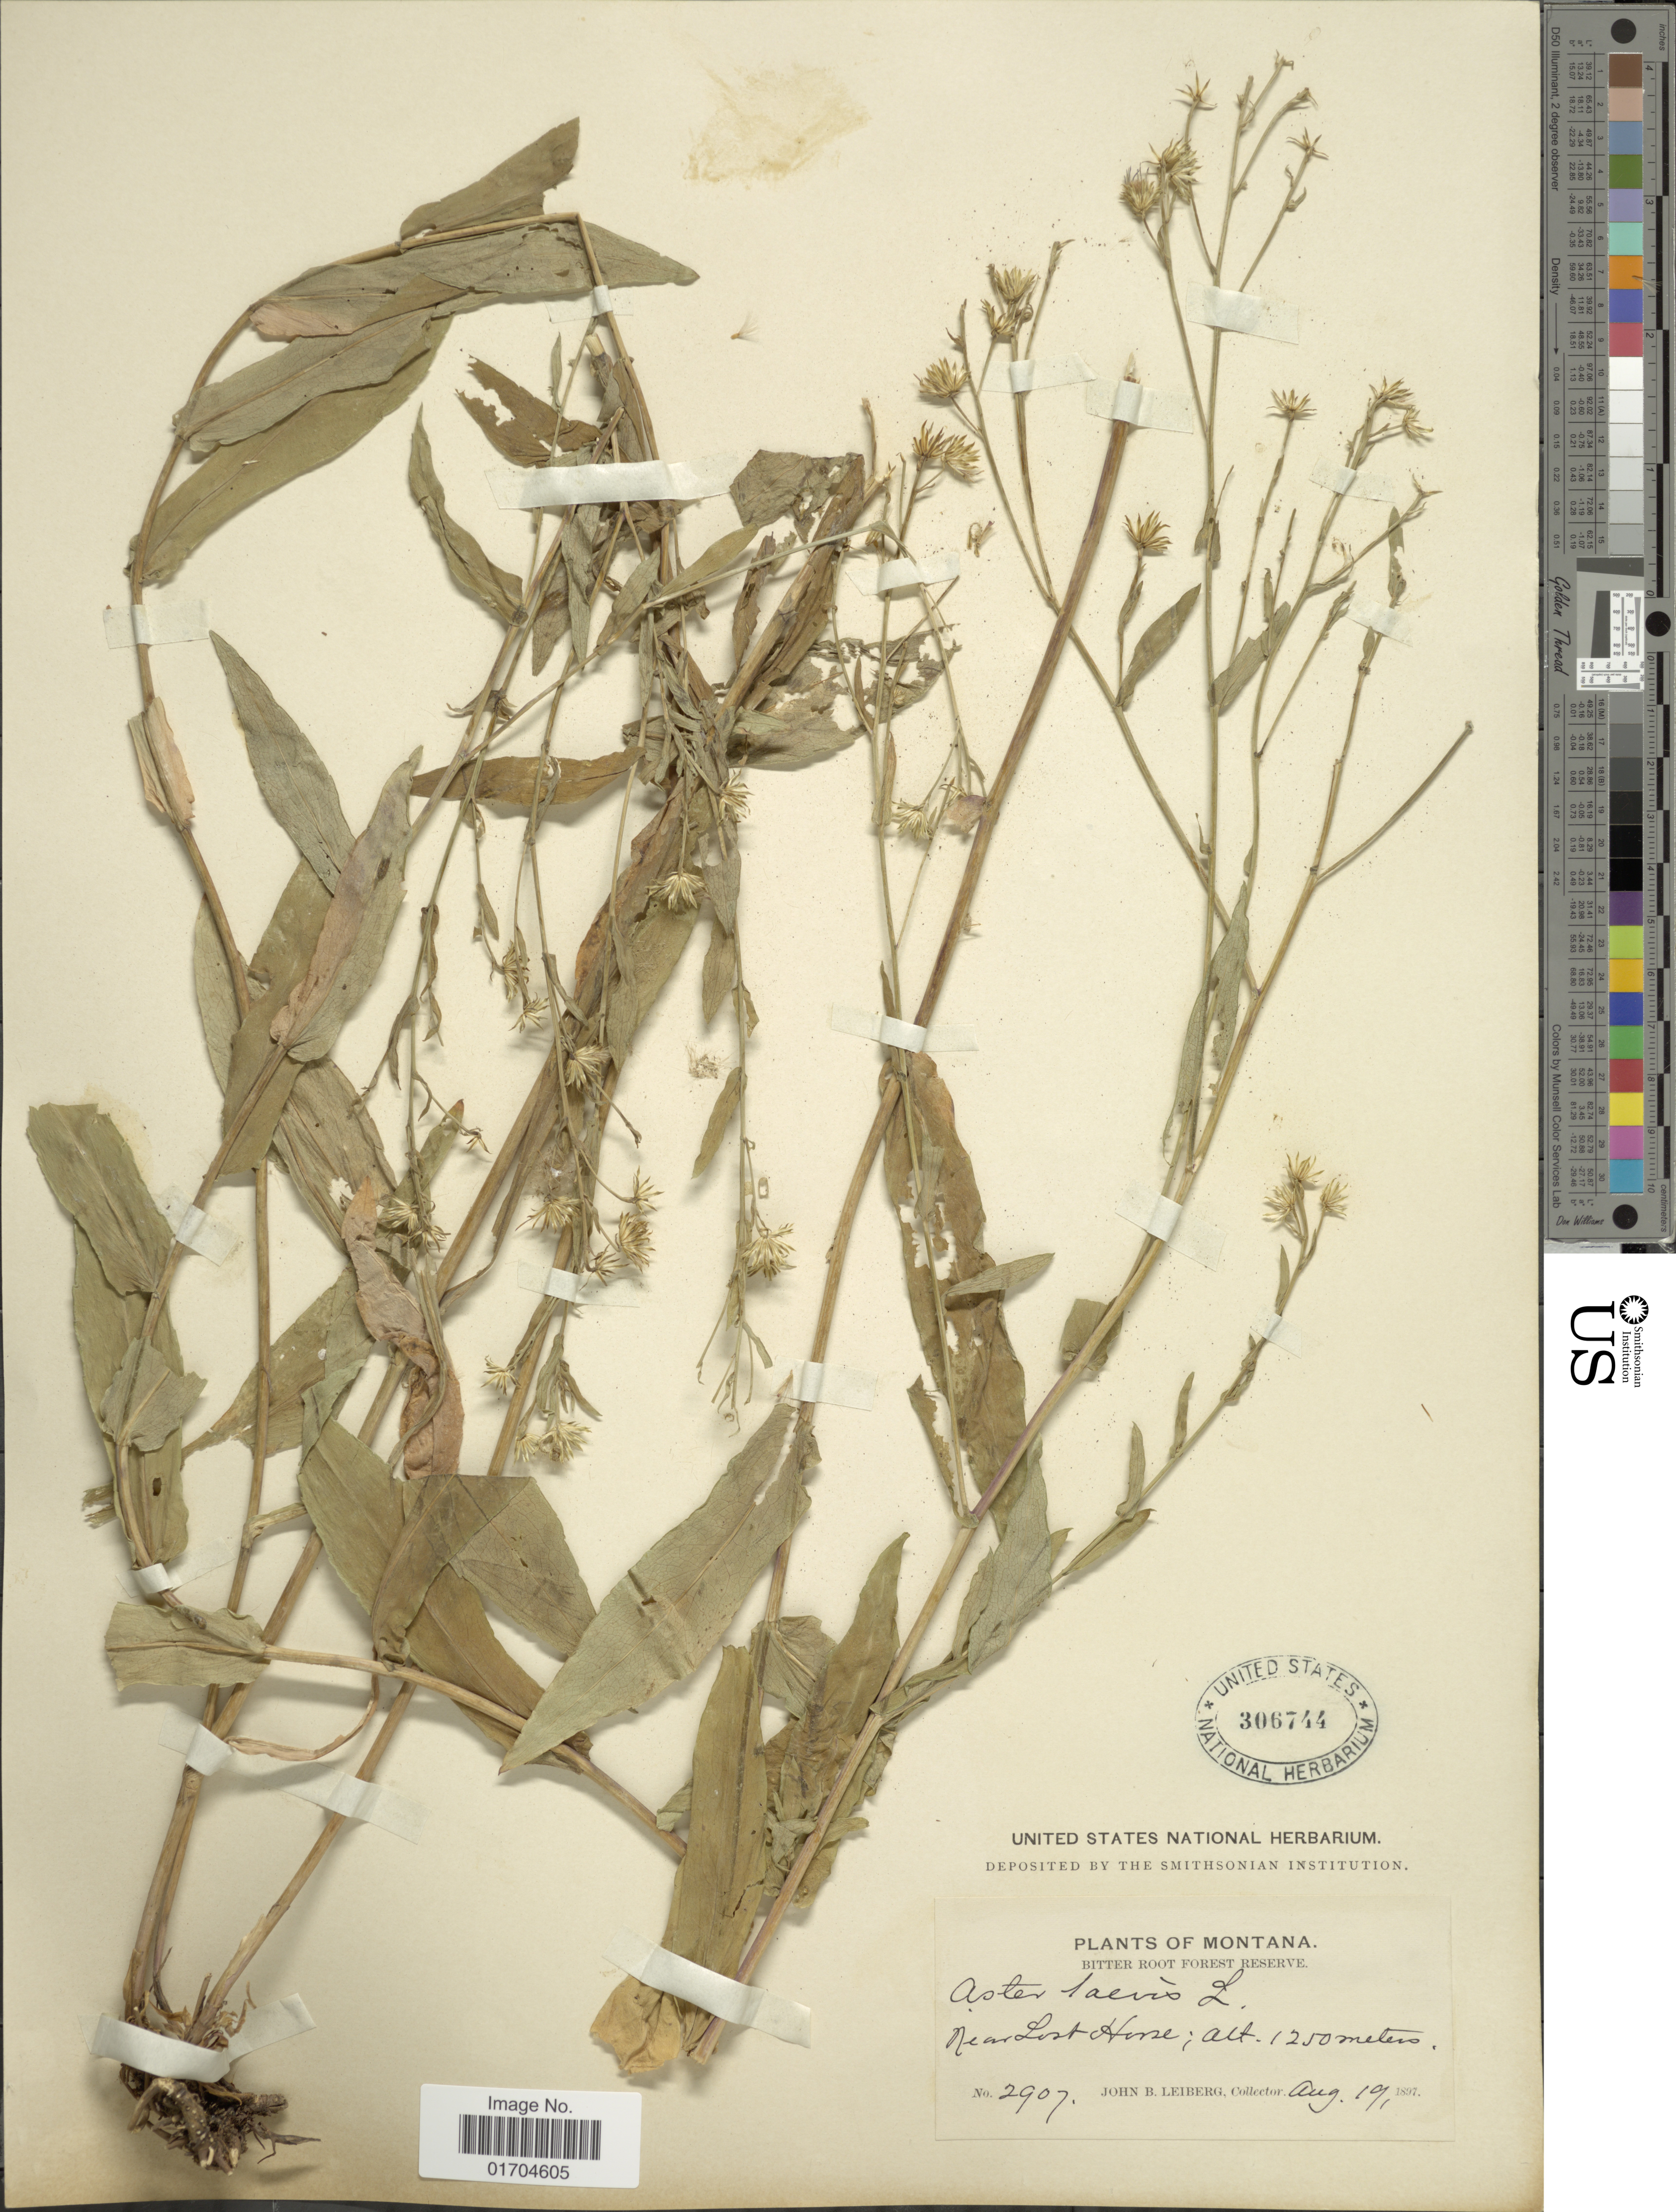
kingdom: Plantae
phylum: Tracheophyta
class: Magnoliopsida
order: Asterales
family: Asteraceae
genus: Symphyotrichum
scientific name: Symphyotrichum sp.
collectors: J. B. Leiberg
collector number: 2907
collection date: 1897-08-19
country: United States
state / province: Montana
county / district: Ravalli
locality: Bitter Root Forest Reserve. Near Lost Horse.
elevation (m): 1250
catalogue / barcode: US 306744